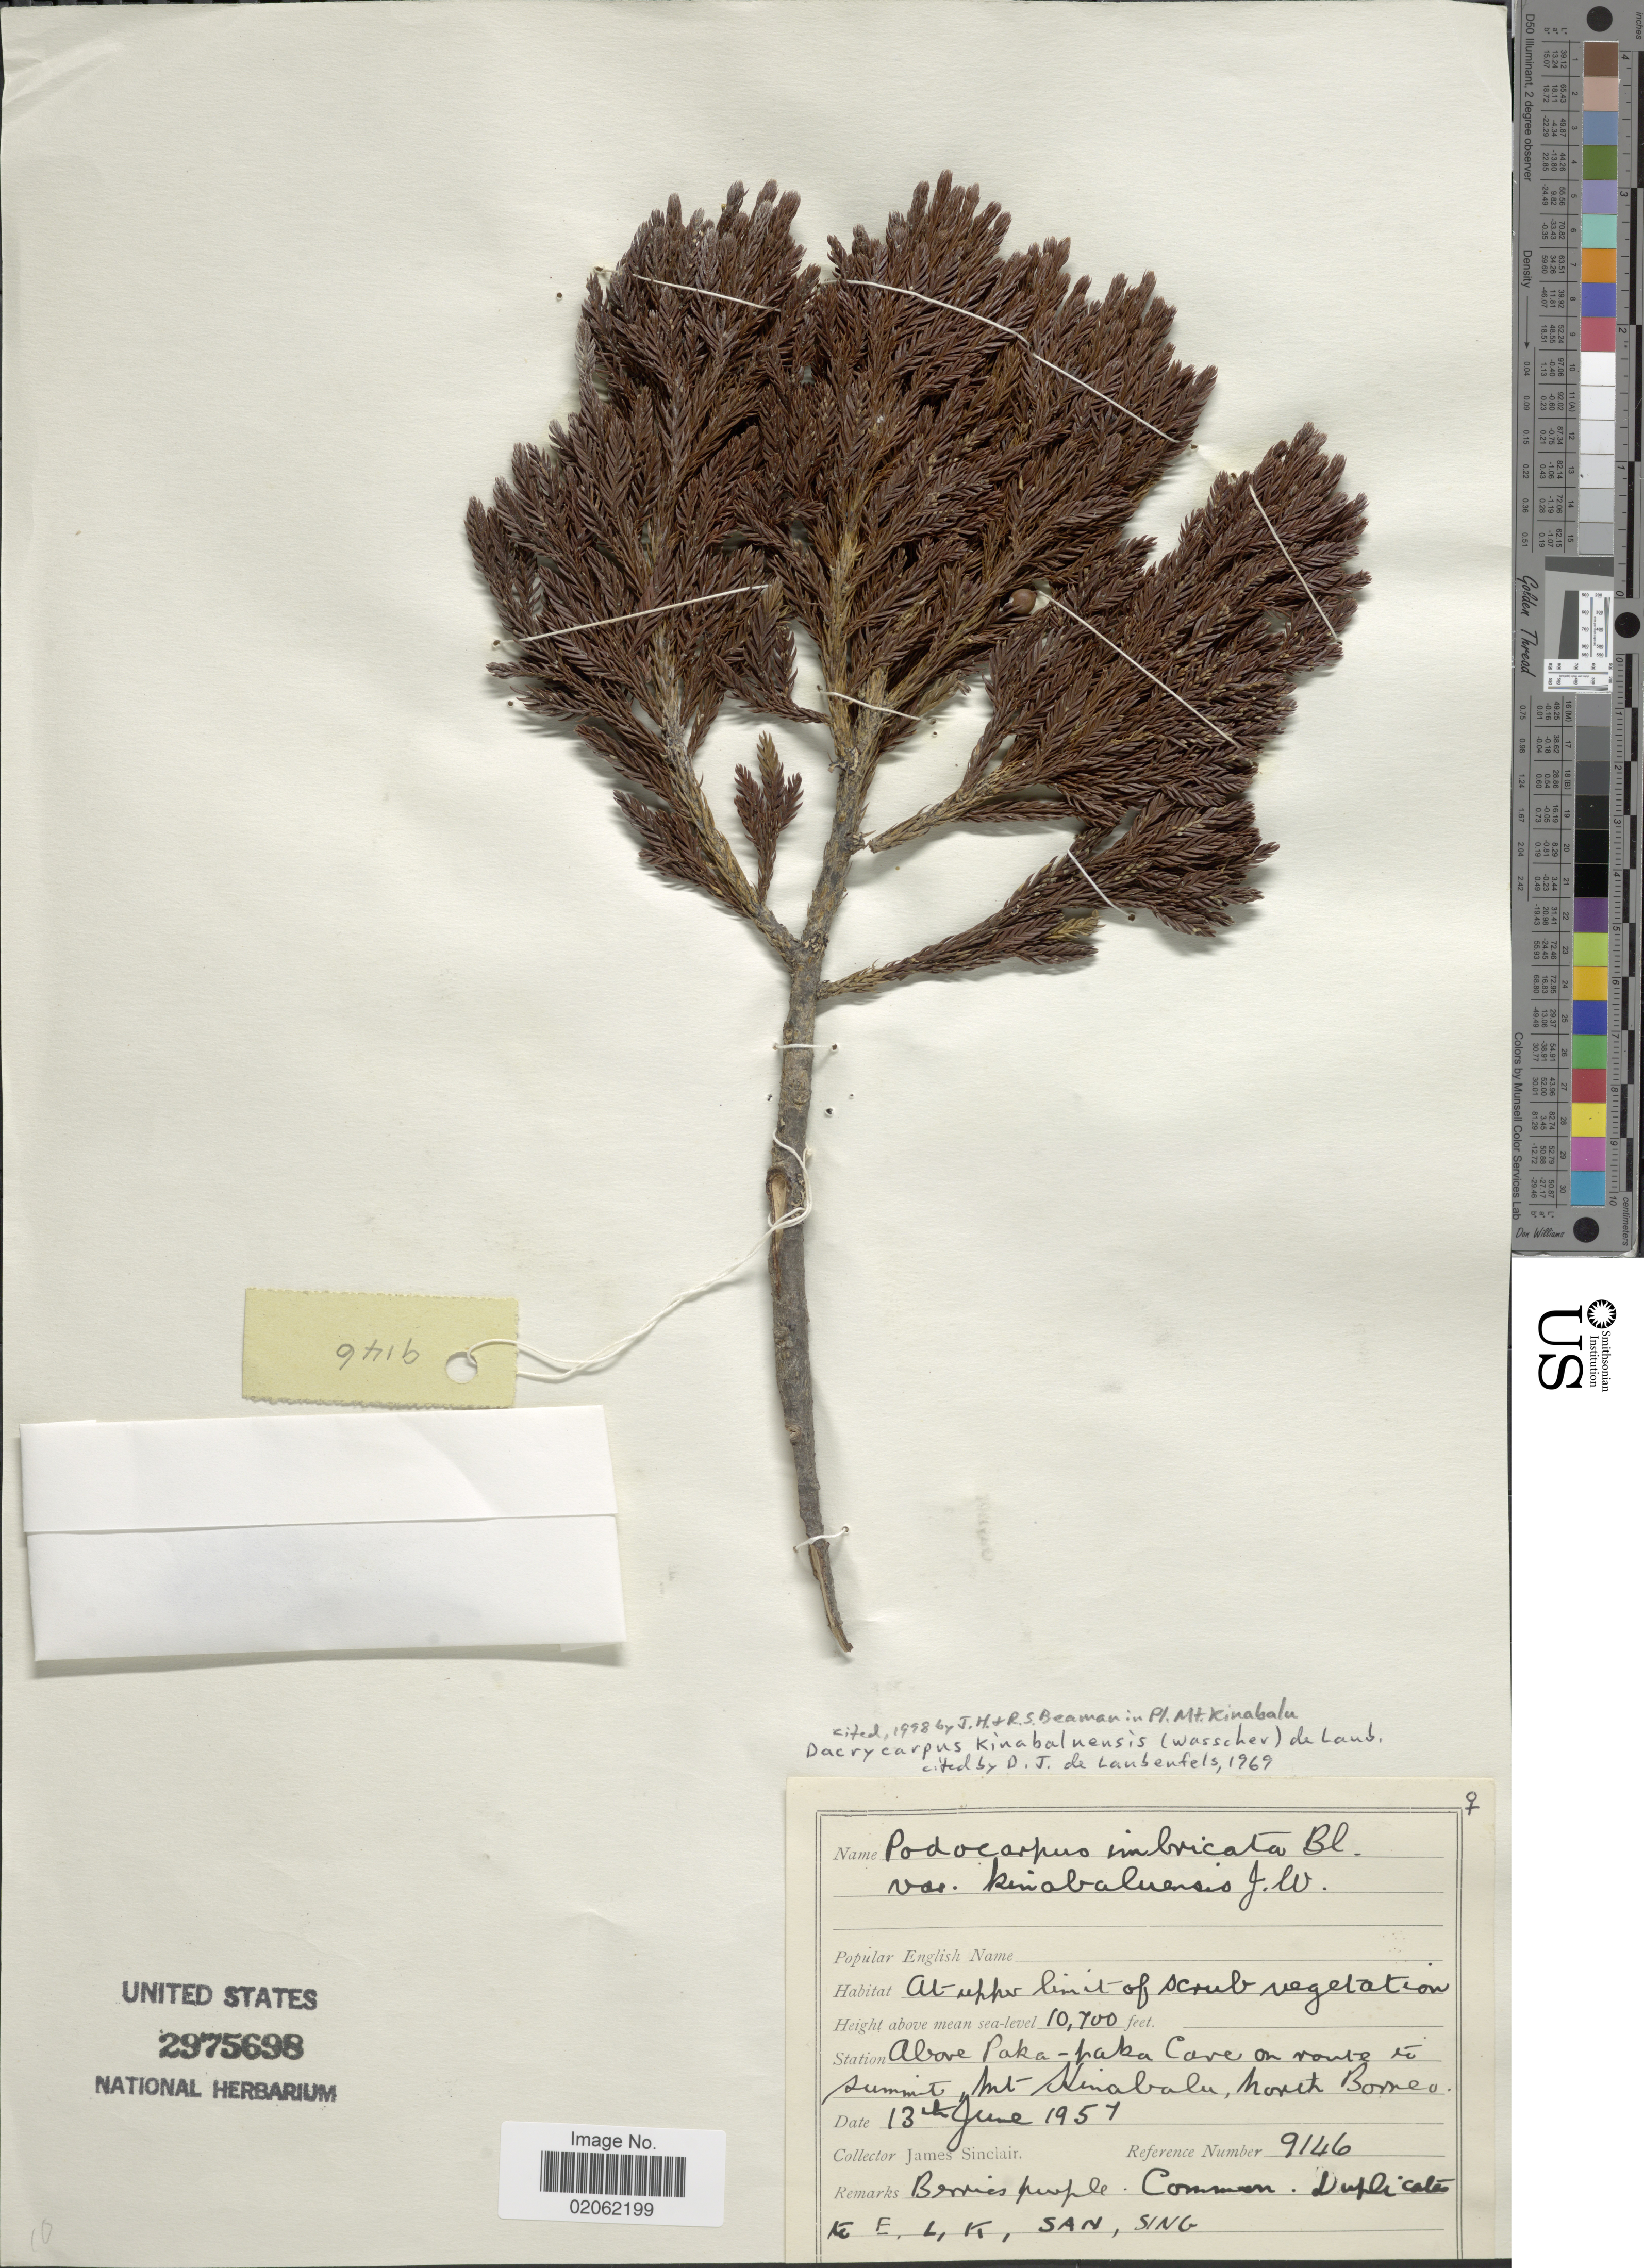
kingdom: Plantae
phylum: Tracheophyta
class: Pinopsida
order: Pinales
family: Podocarpaceae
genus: Dacrycarpus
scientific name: Dacrycarpus kinabaluensis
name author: (Wasscher) de Laub.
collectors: J. Sinclair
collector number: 9146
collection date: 1957-06-13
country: Malaysia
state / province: Sabah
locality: Above Paka-paka Cave on route to summit, Mt Kinabalu, North Borneo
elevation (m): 3261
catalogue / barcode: US 2975698